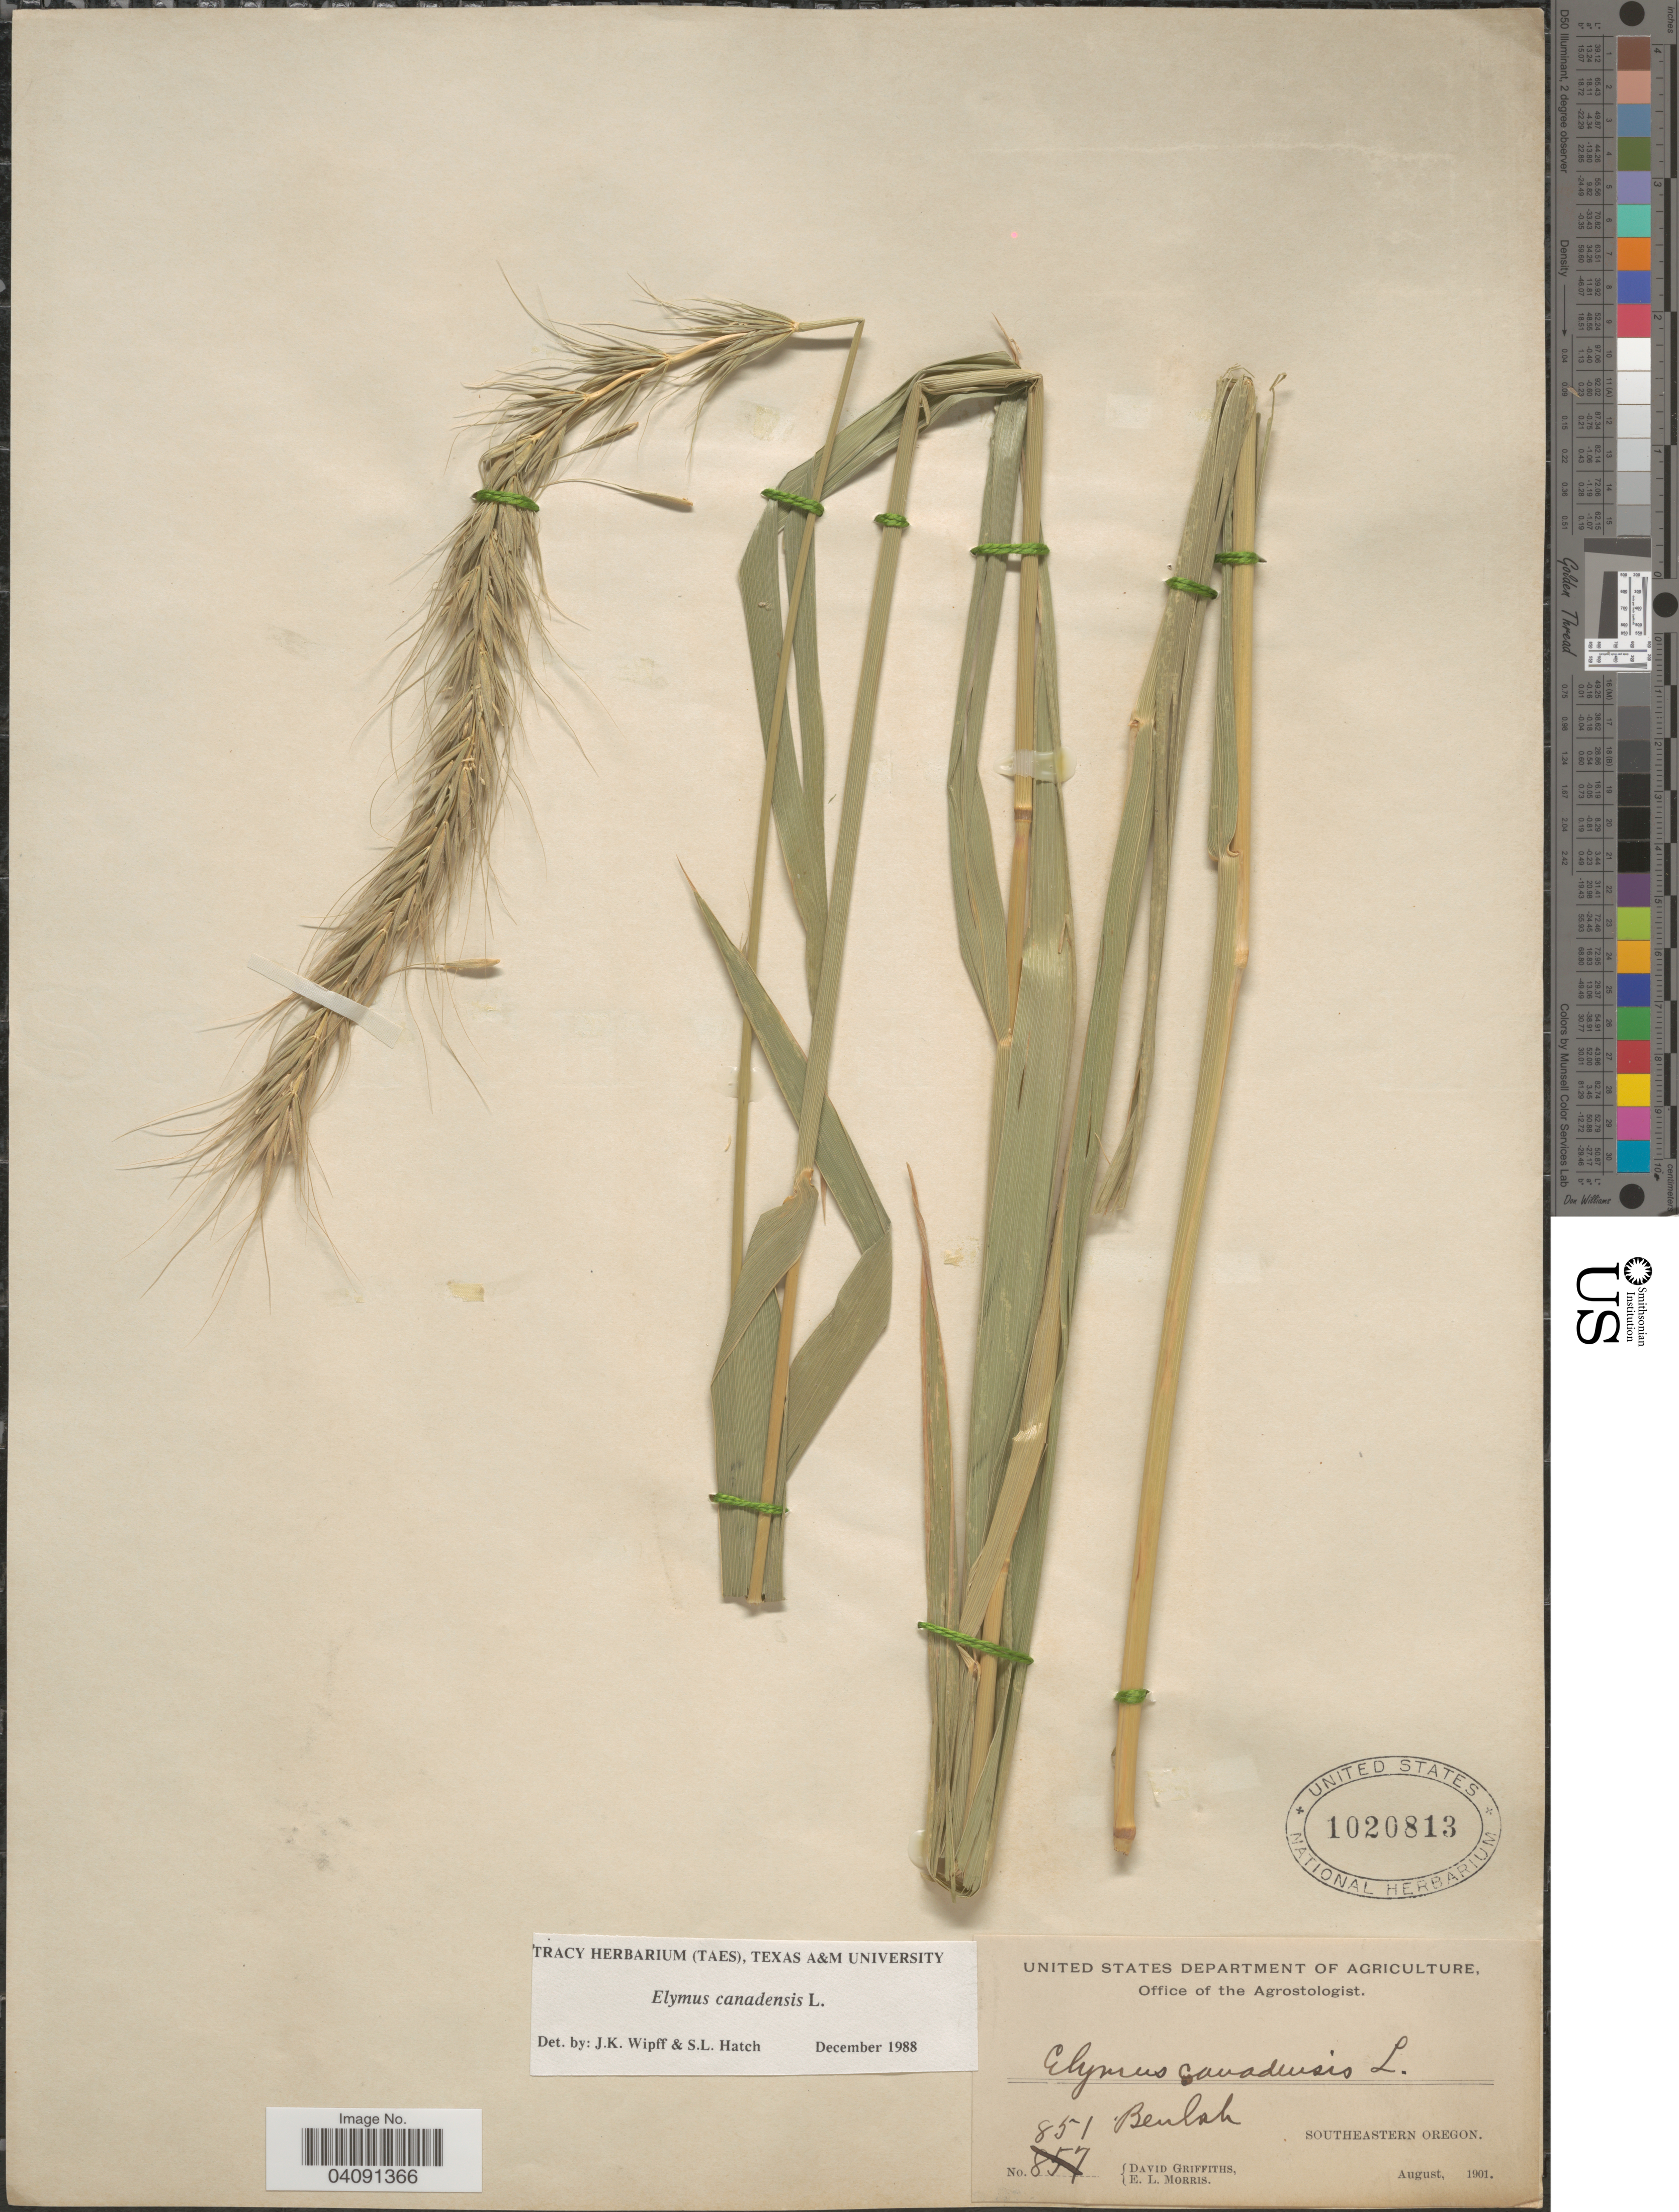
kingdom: Plantae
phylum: Tracheophyta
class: Liliopsida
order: Poales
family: Poaceae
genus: Elymus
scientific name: Elymus canadensis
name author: L.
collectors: D. Griffiths & E. Morris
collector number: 851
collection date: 1901-08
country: United States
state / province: Oregon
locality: Beulah. Southeastern Oregon.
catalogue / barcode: US 1020813